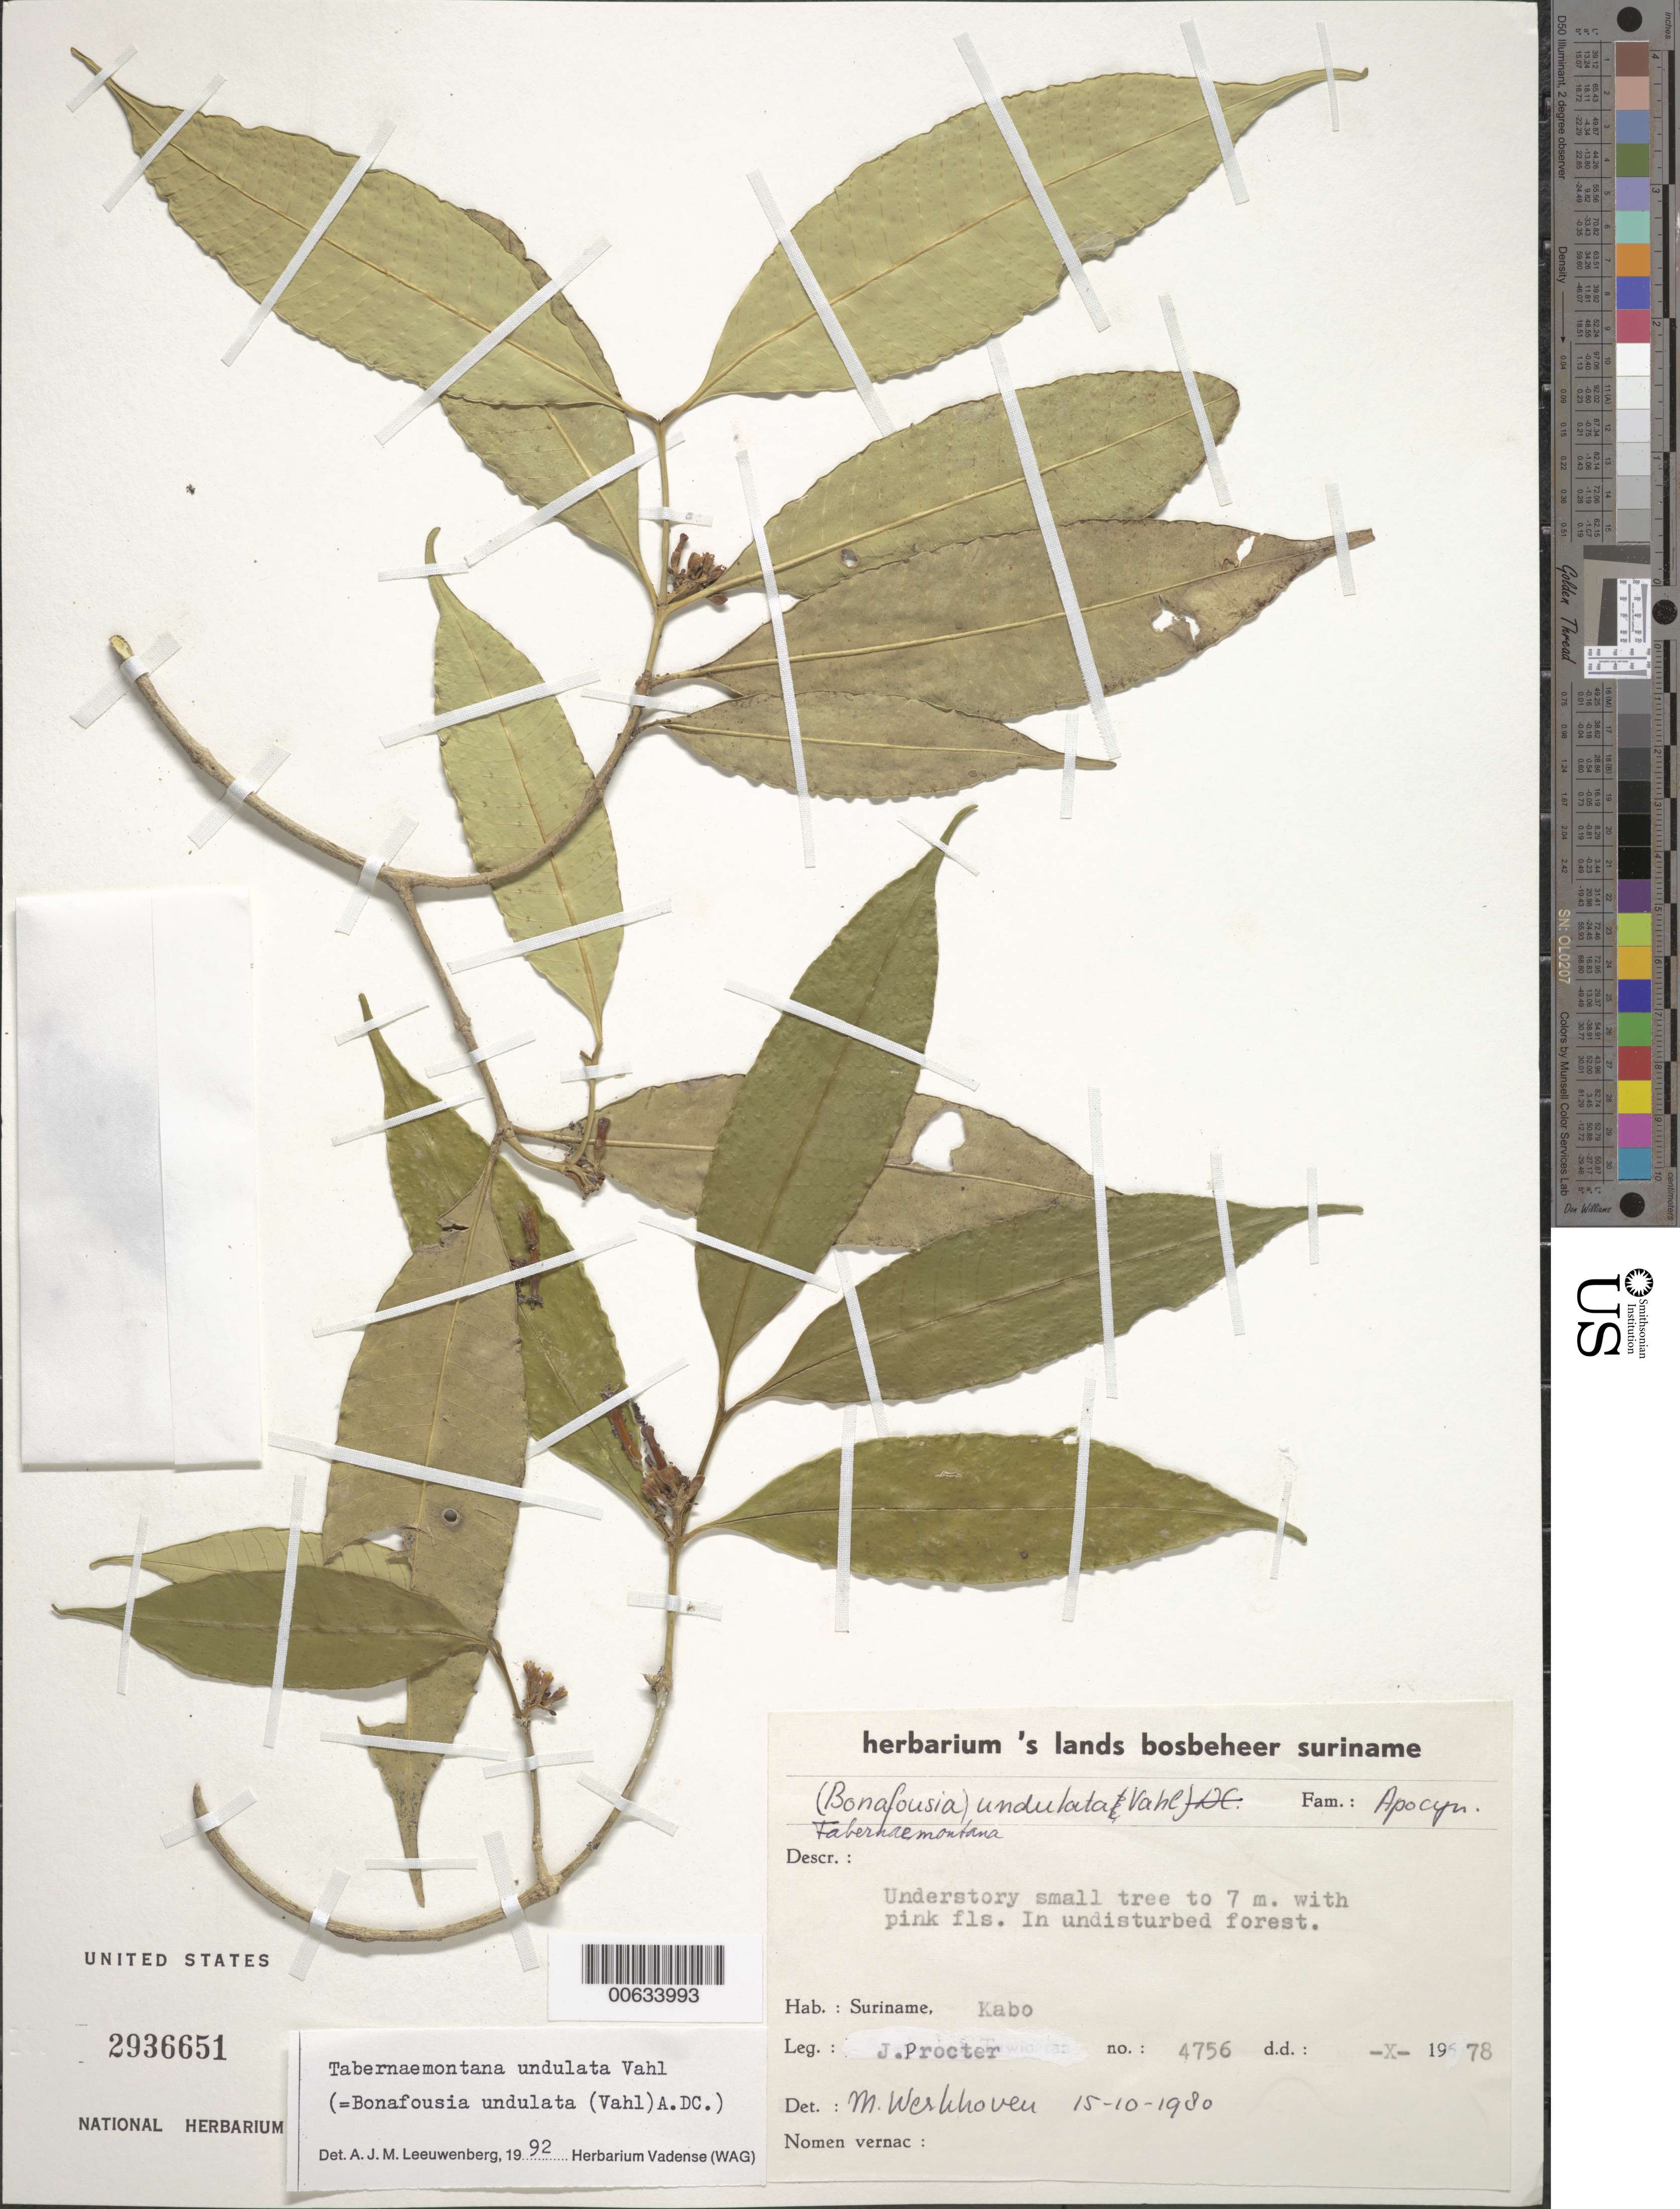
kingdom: Plantae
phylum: Tracheophyta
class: Magnoliopsida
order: Gentianales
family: Apocynaceae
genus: Tabernaemontana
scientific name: Tabernaemontana undulata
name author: Vahl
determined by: Leeuwenberg, A. J. M.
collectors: J. Procter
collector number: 4756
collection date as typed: Oct-78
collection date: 1978-10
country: Suriname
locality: Kabo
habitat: Undisturbed forest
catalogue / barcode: US 2936651